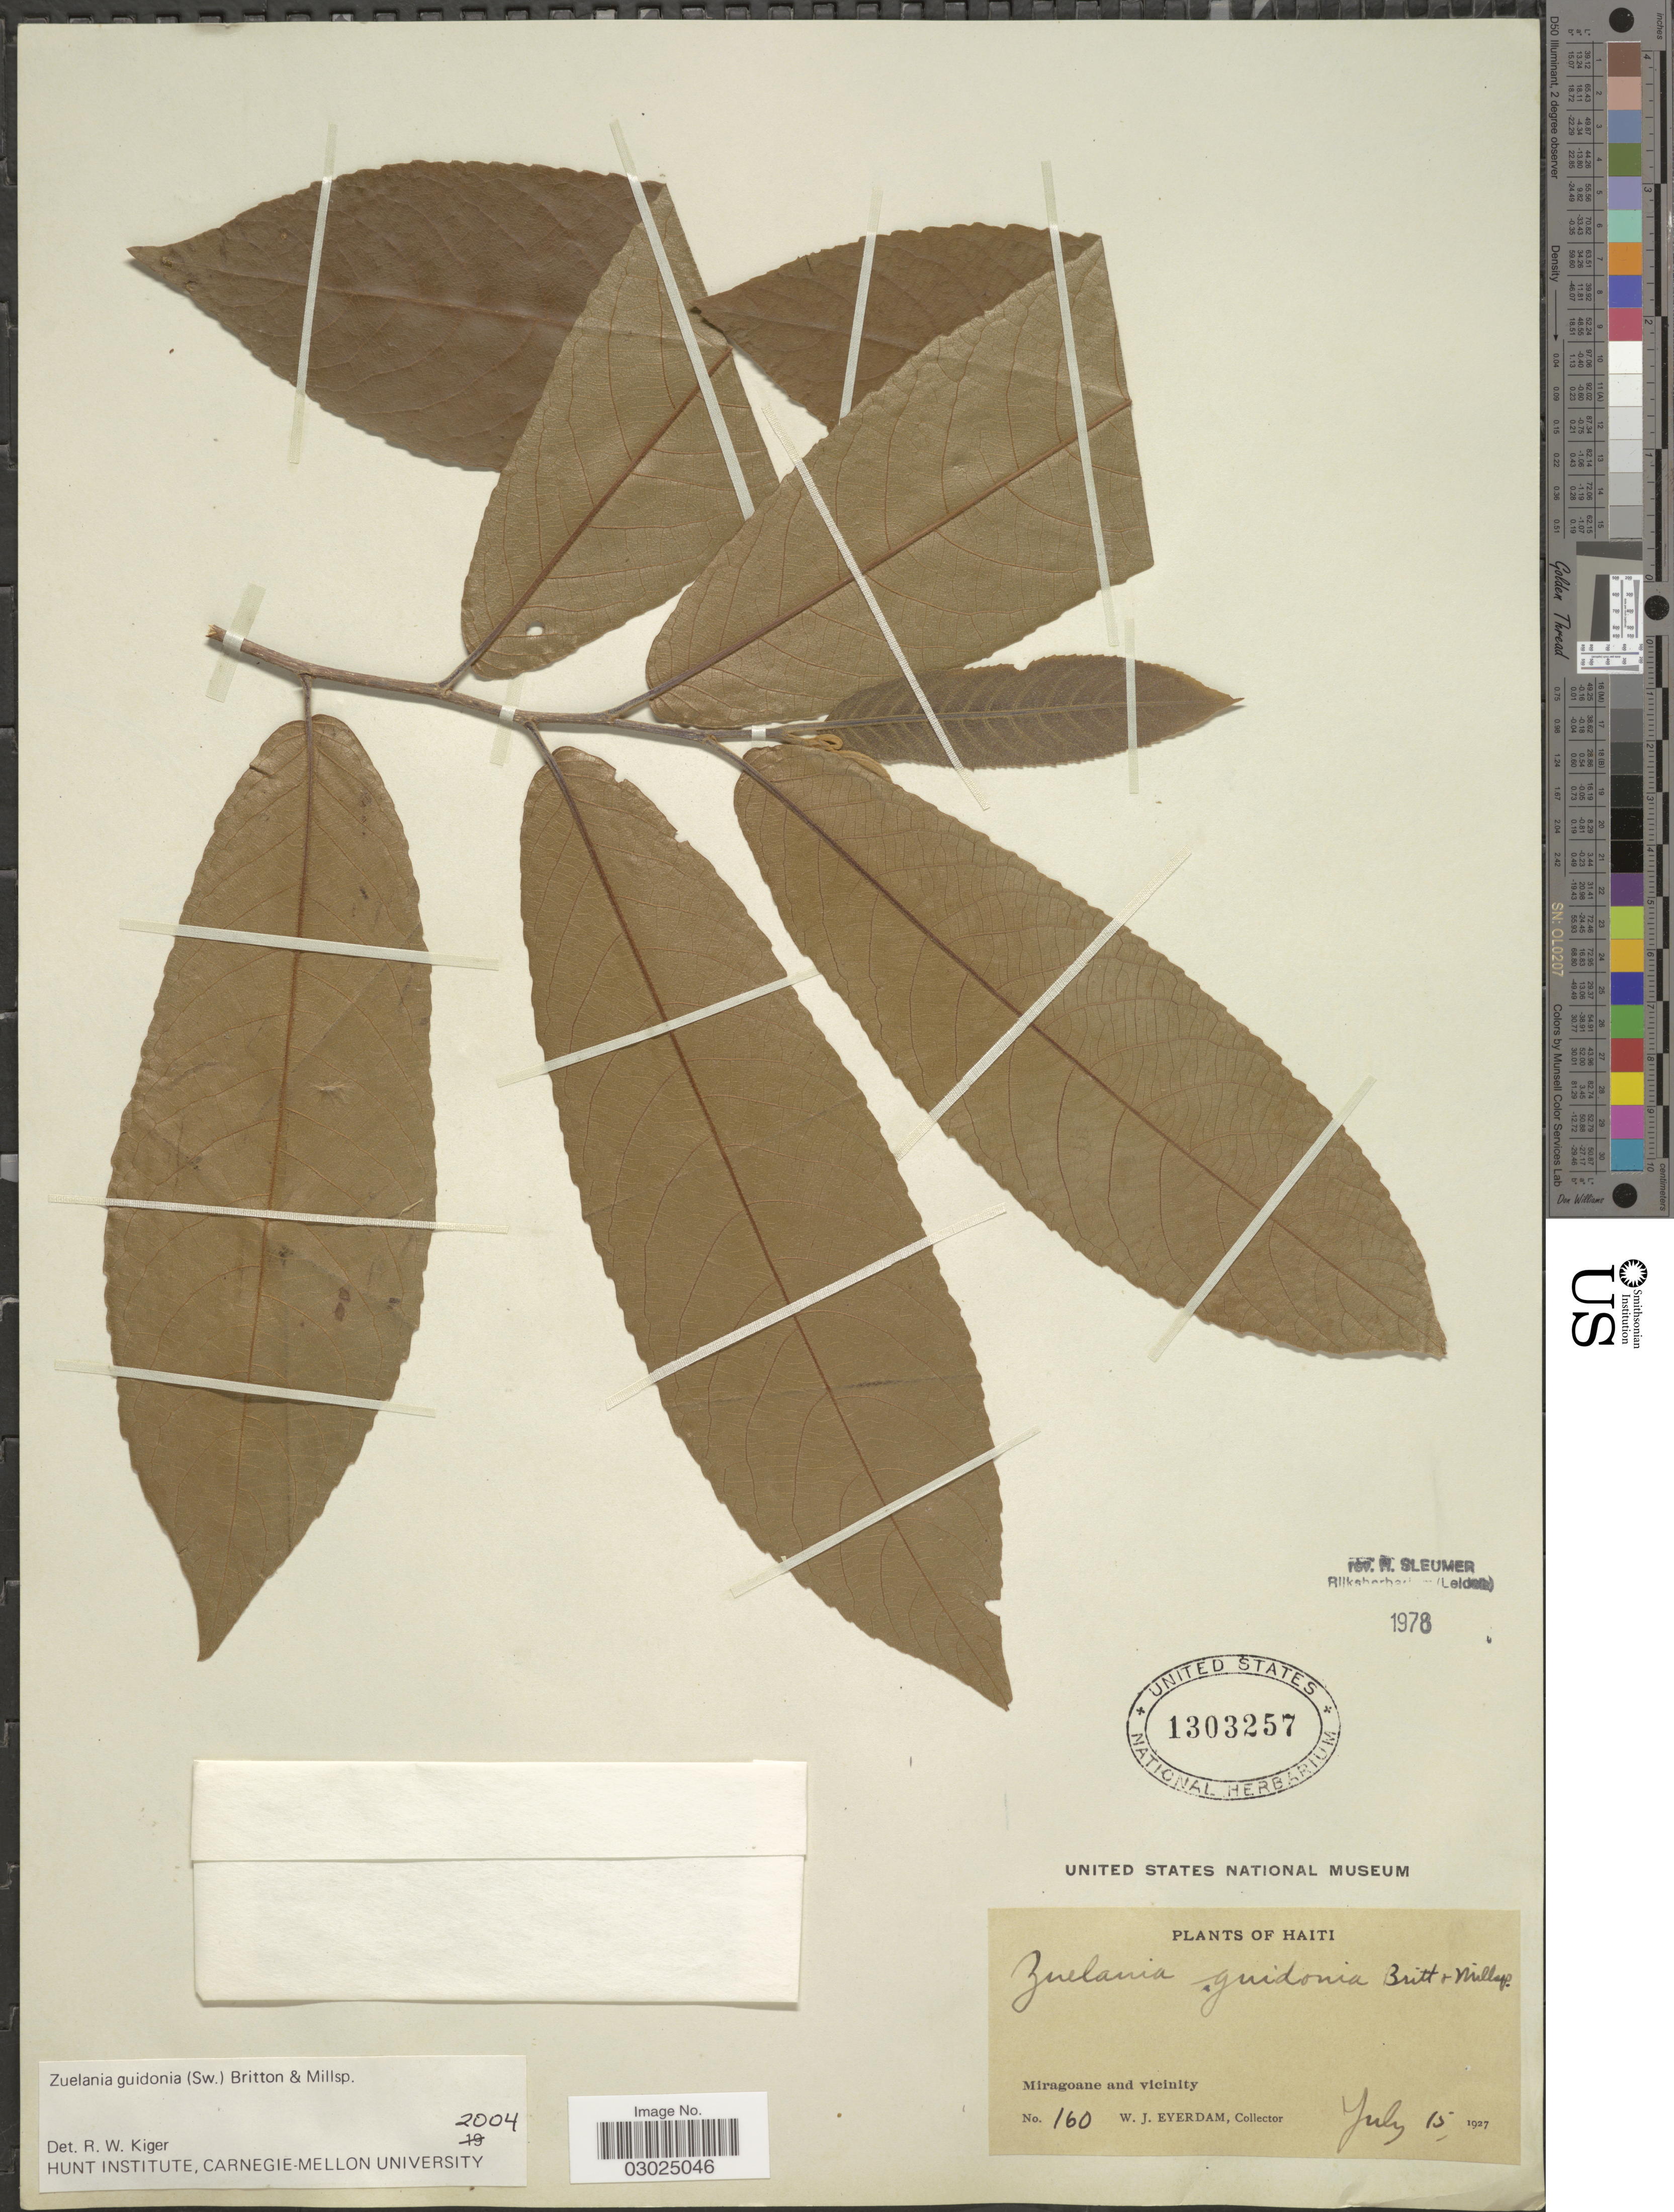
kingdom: Plantae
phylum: Tracheophyta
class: Magnoliopsida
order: Malpighiales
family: Salicaceae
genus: Casearia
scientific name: Casearia laetioides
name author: (A. Rich.) Warb.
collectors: W. J. Eyerdam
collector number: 160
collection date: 1927-07-15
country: Haiti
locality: Miragoane and vicinity.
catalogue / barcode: US 1303257